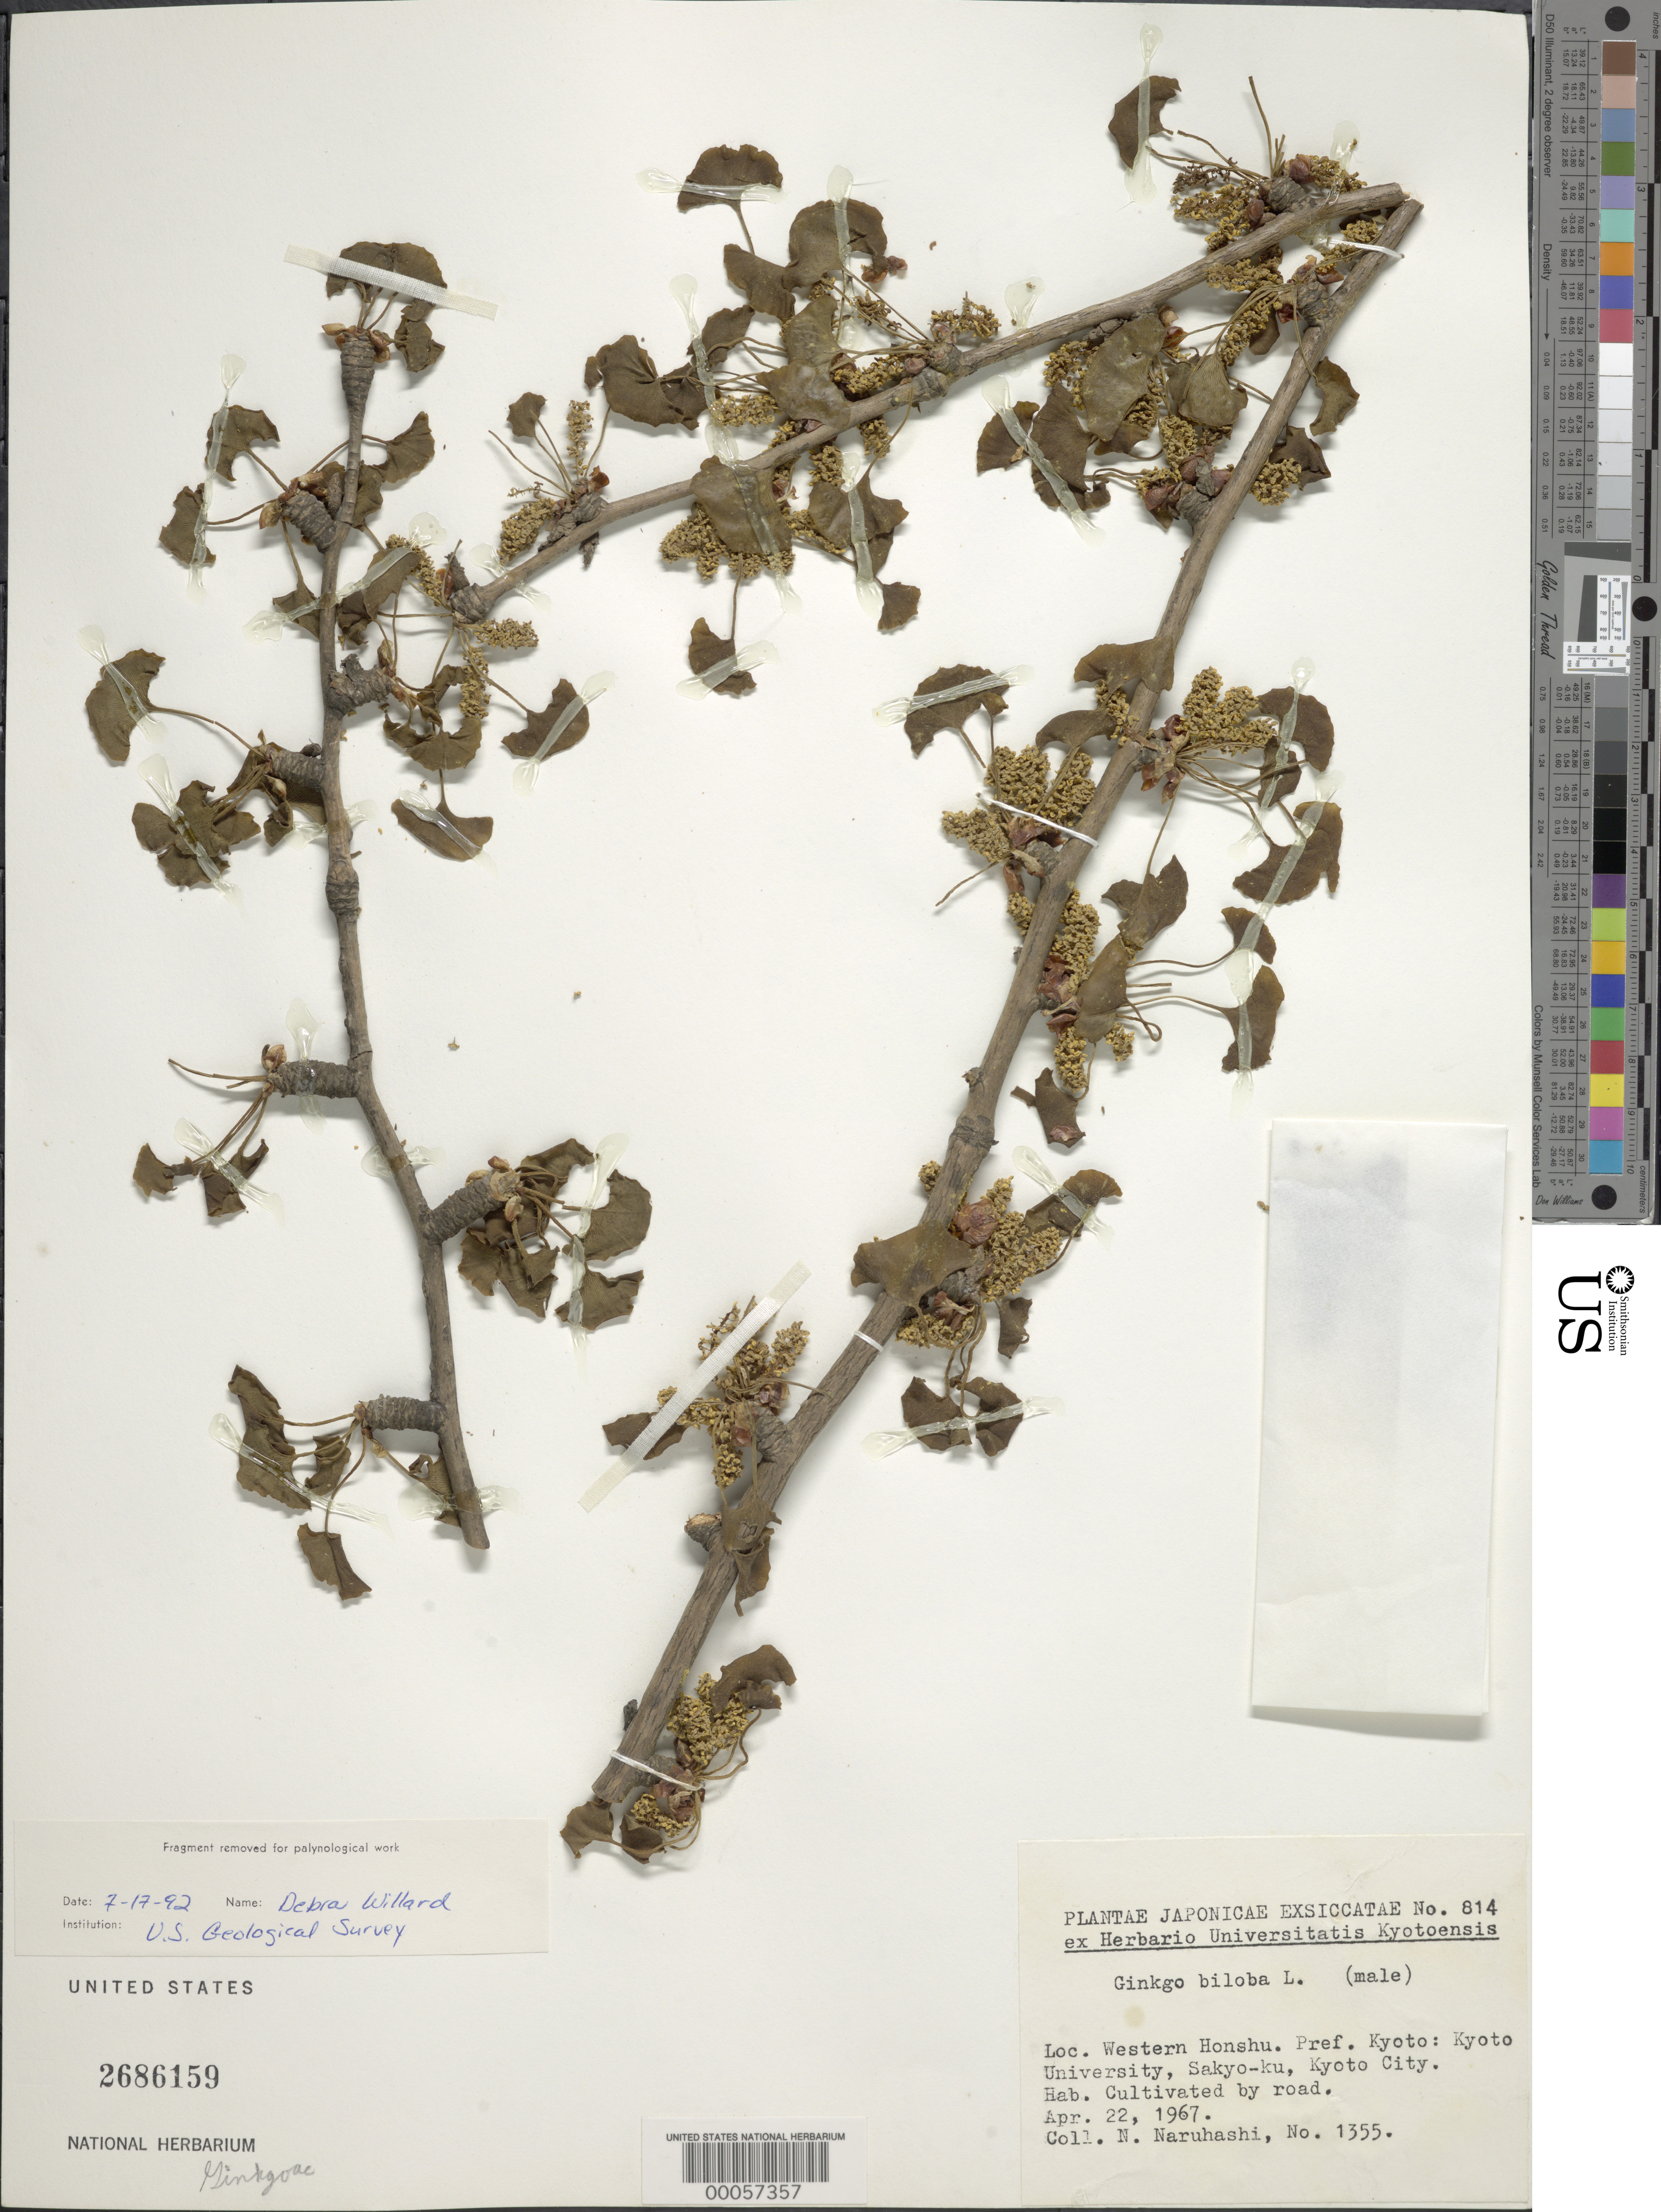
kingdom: Plantae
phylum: Tracheophyta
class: Ginkgoopsida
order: Ginkgoales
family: Ginkgoaceae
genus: Ginkgo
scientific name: Ginkgo biloba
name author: L.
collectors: N. Naruhashi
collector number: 1355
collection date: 1967-04-22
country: Japan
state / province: Kyoto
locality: Western Honshu. Kyoto University, Sakyo-ku, Kyoto City.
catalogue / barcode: US 2686159